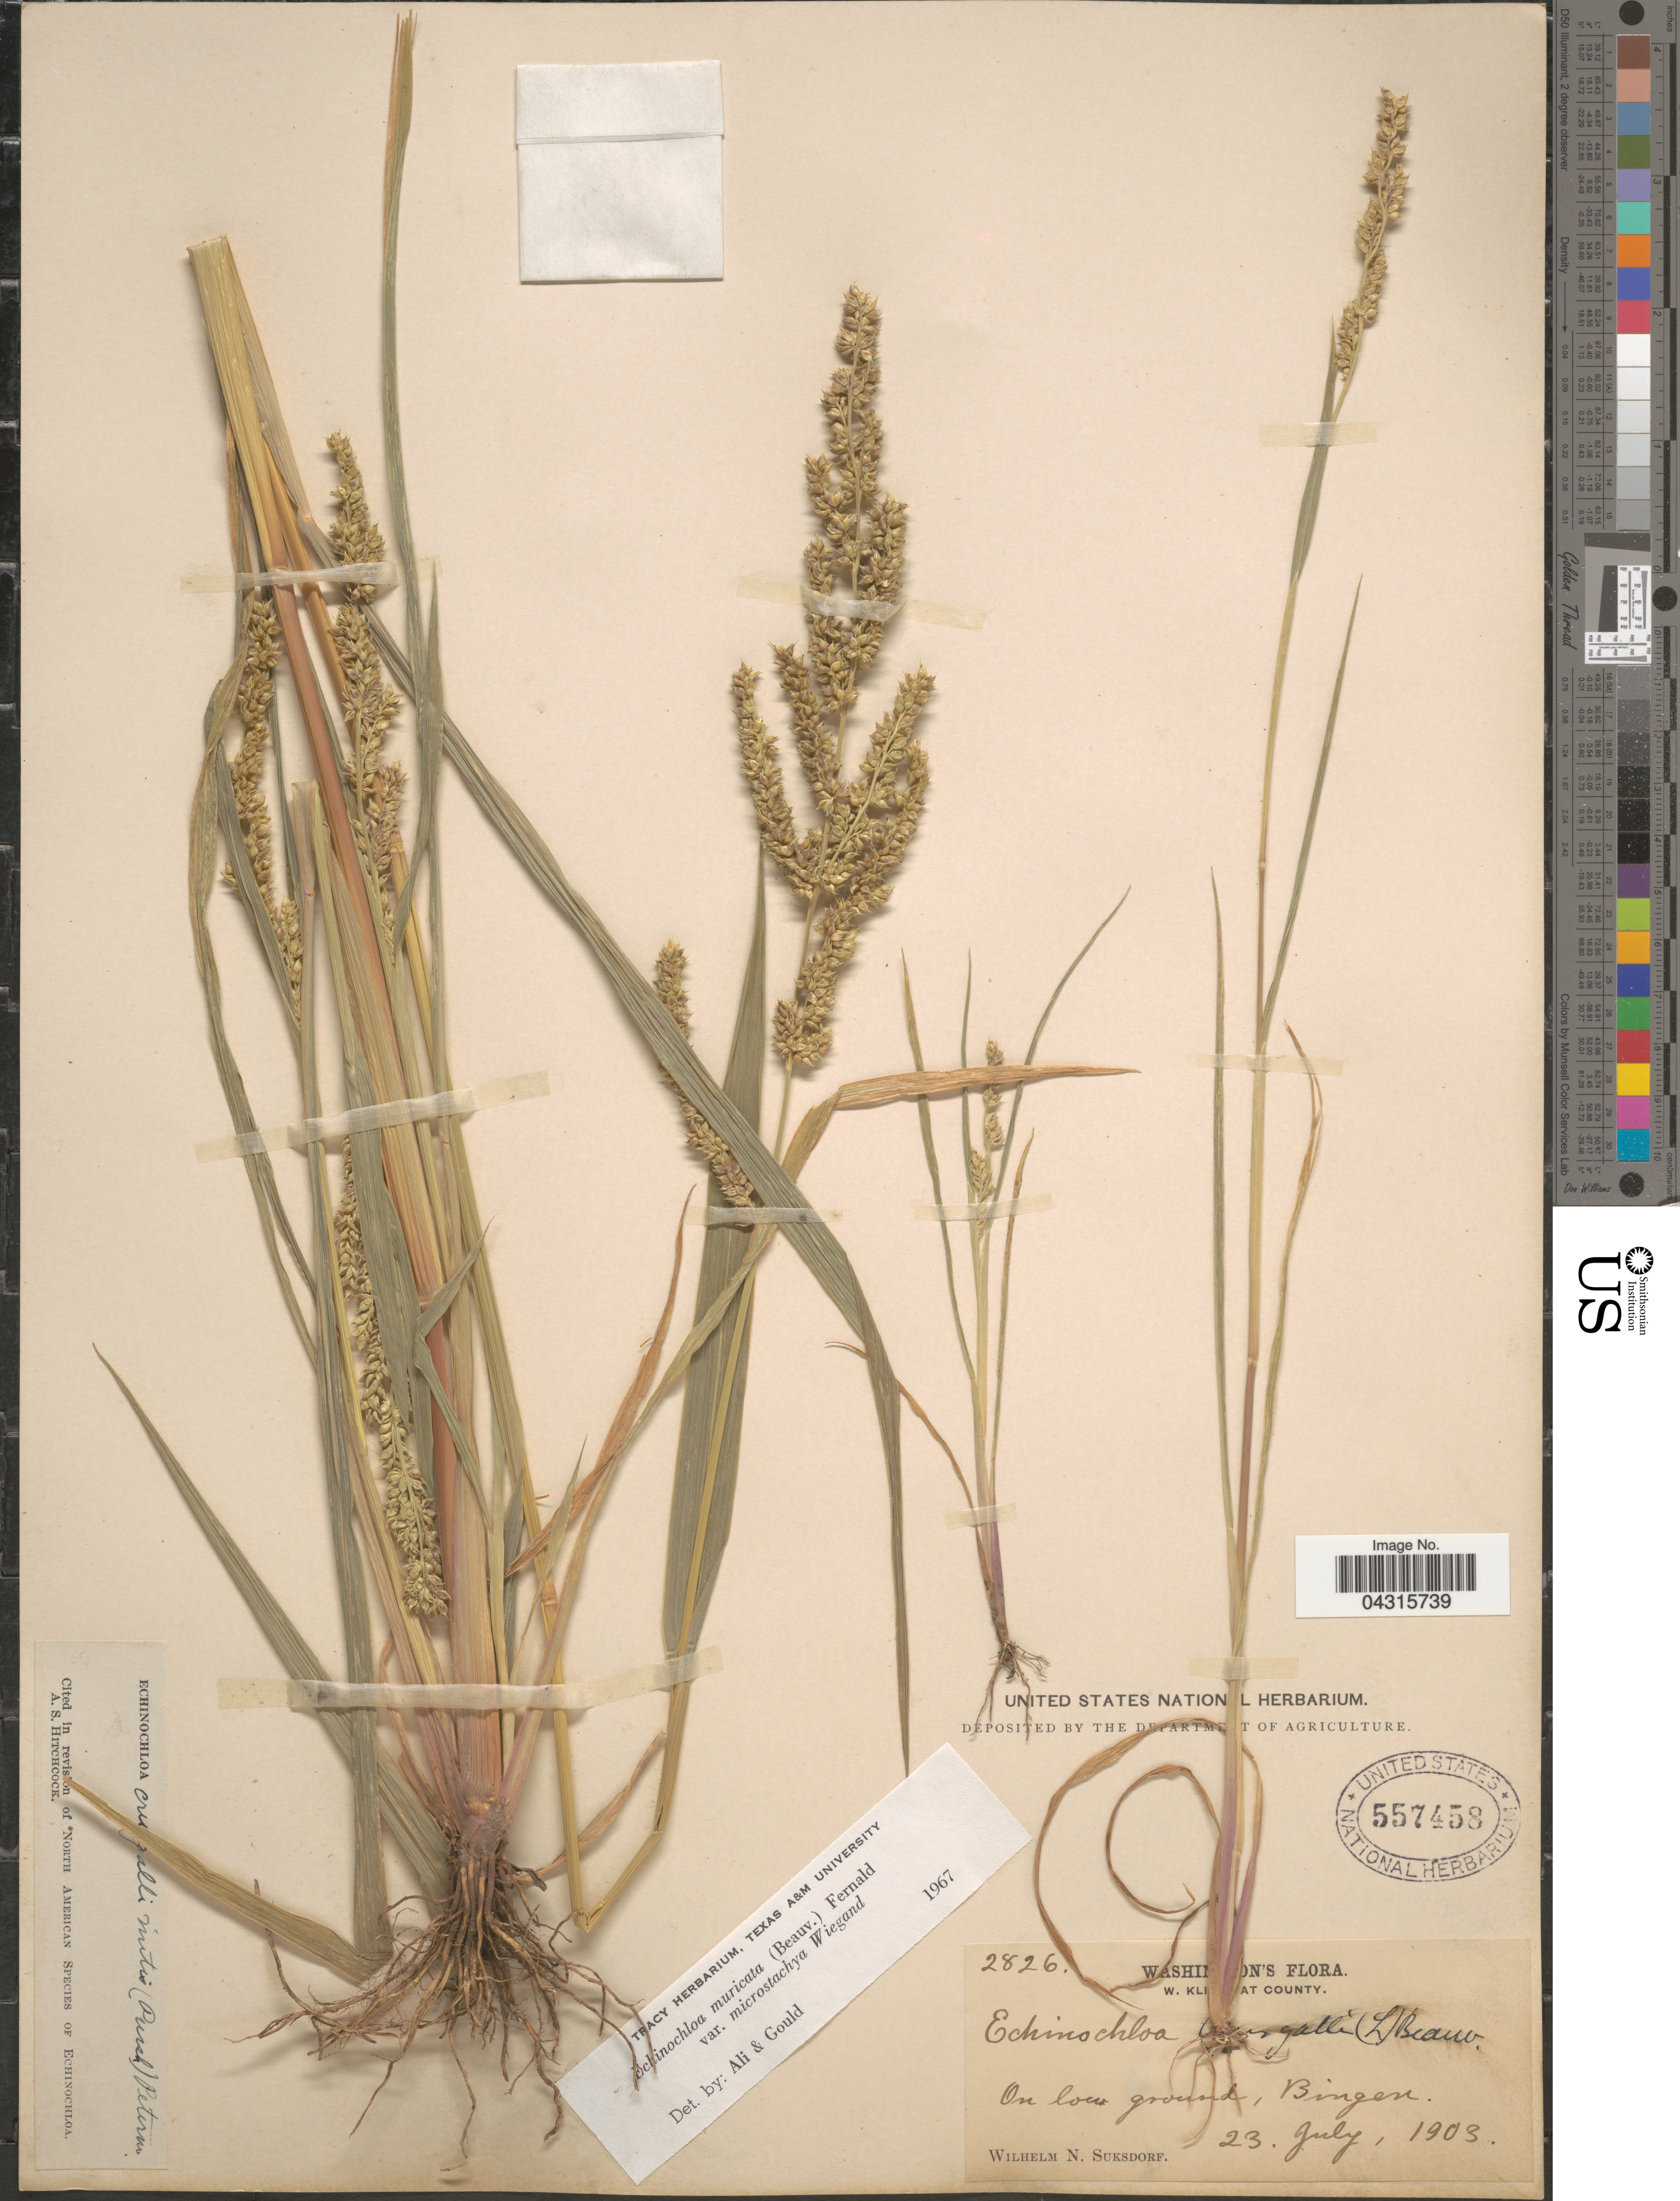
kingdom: Plantae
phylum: Tracheophyta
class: Liliopsida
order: Poales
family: Poaceae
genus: Echinochloa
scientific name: Echinochloa muricata var. microstachya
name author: Wiegand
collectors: W. N. Suksdorf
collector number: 2826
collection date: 1903-07-23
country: United States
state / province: Washington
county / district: Klickitat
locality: W. Klickitat County. On low ground, Bingen.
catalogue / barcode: US 557458